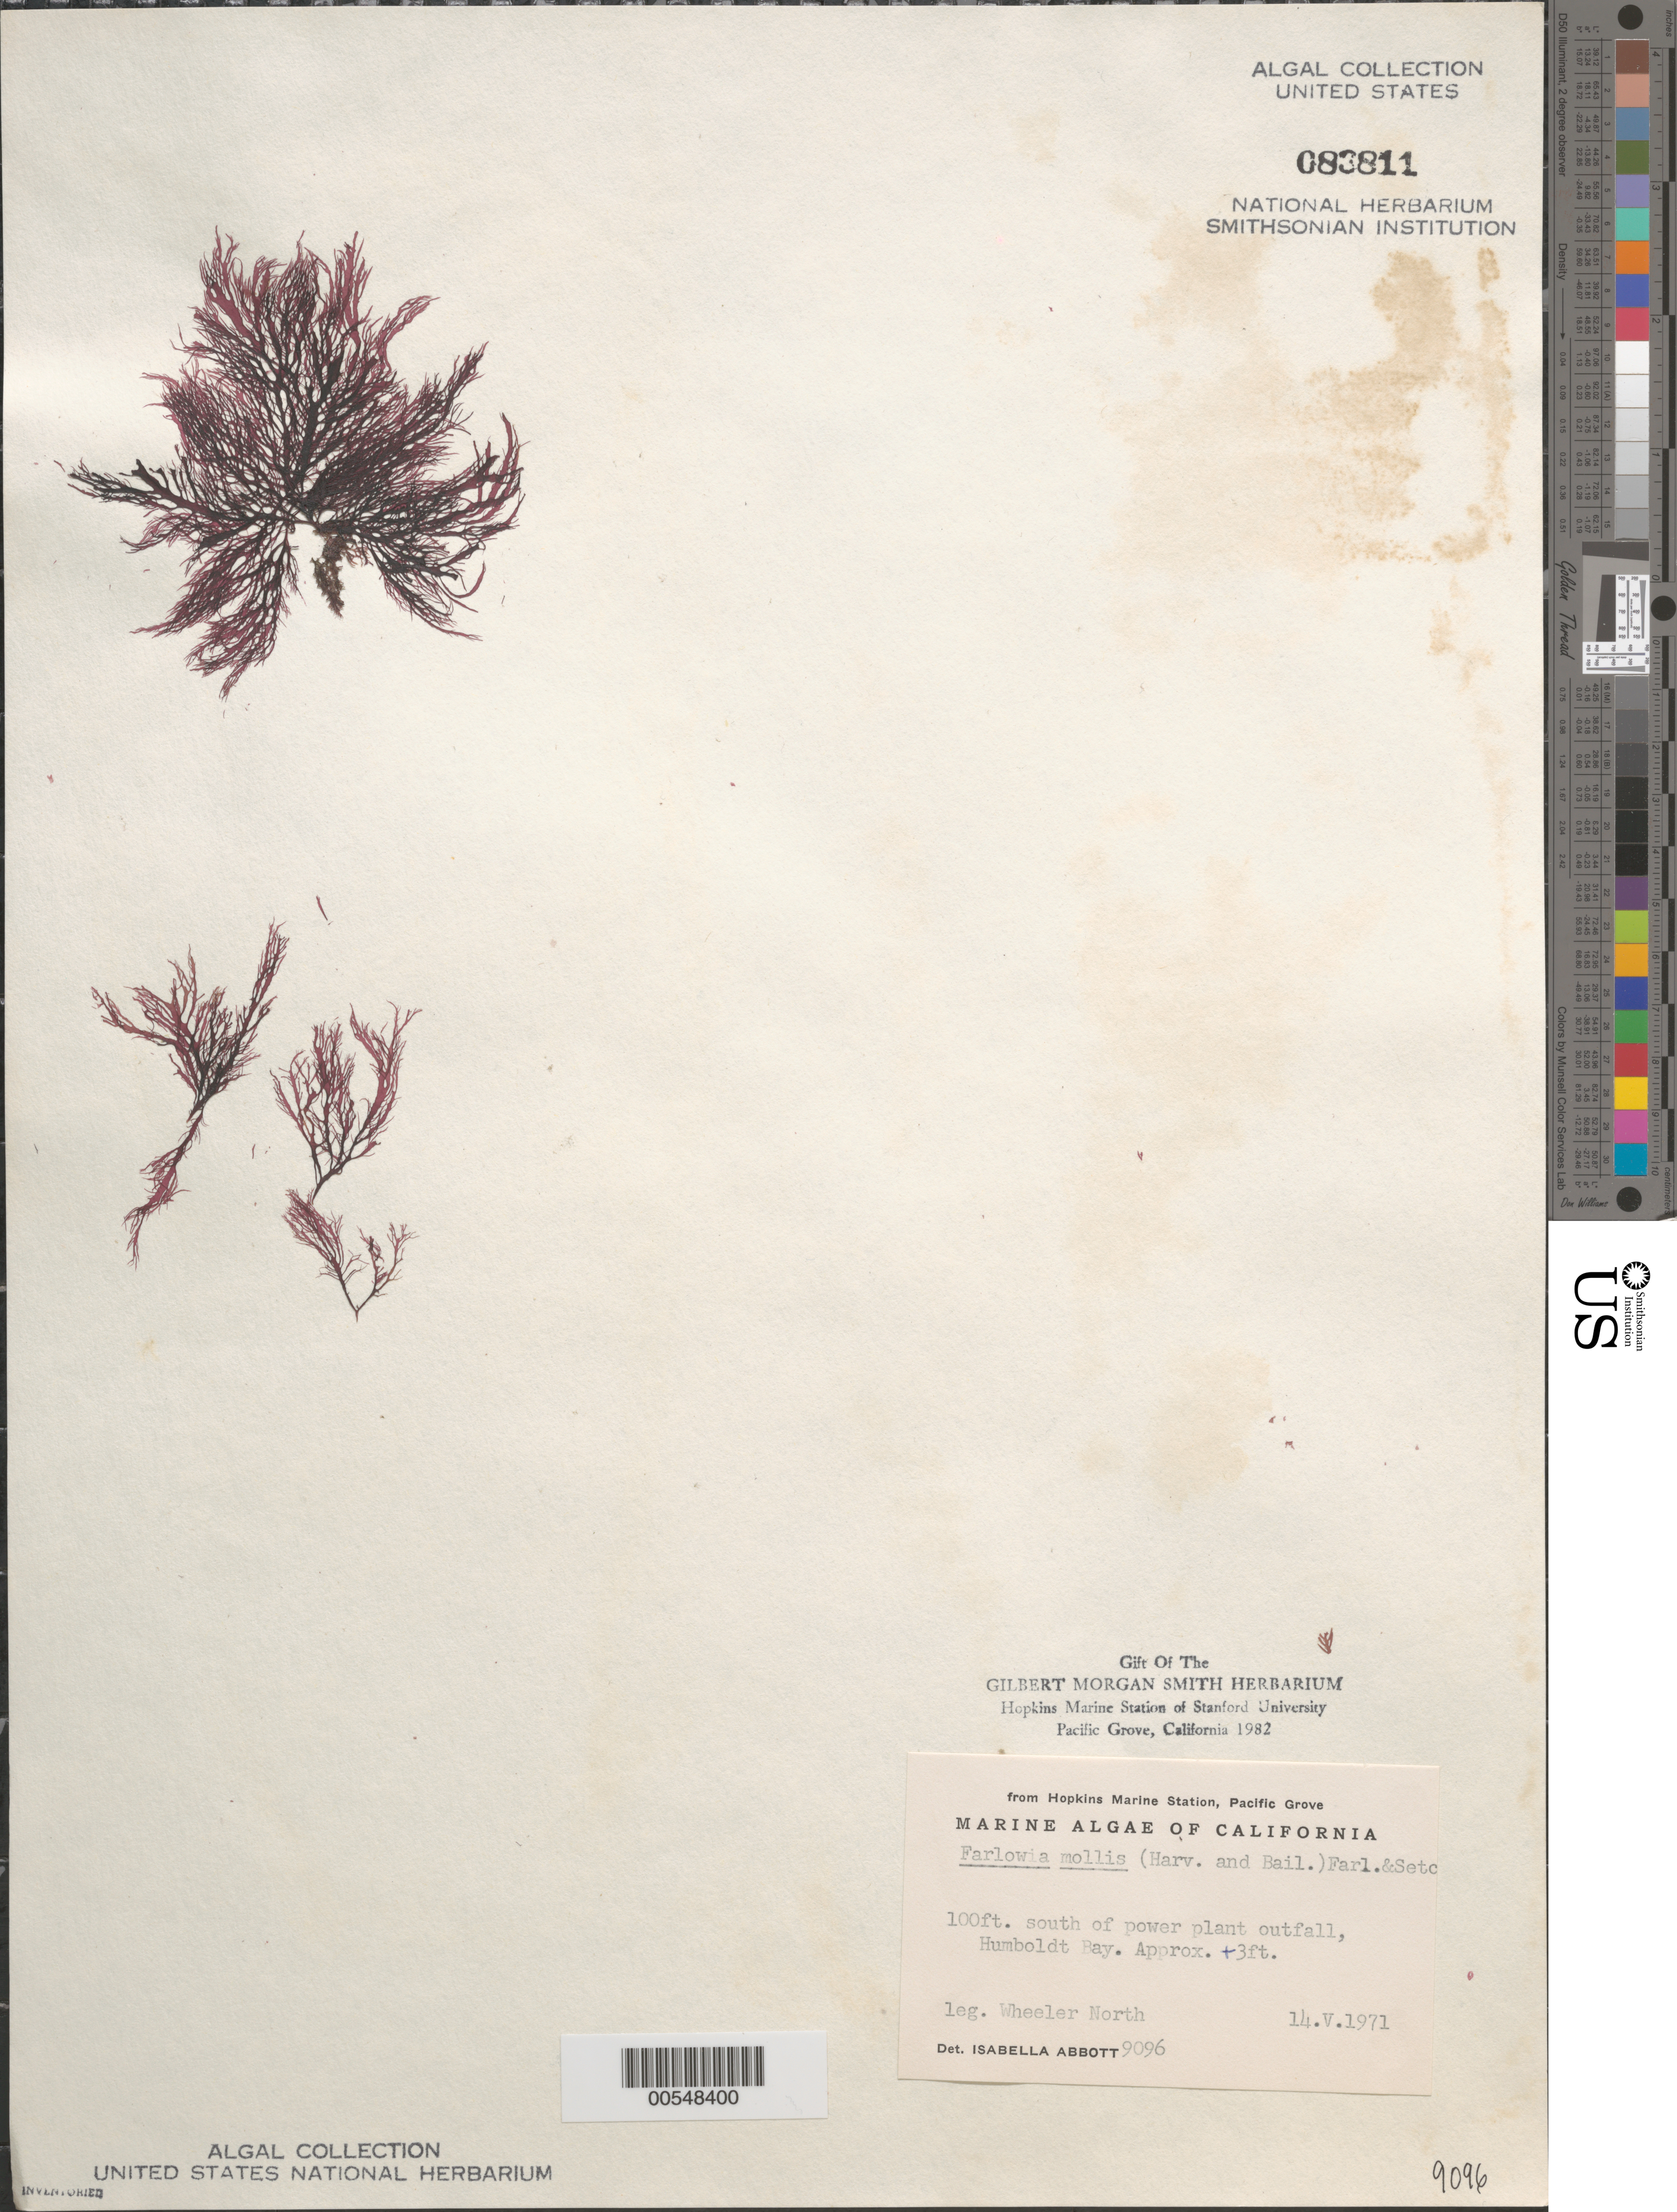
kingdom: Plantae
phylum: Rhodophyta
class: Florideophyceae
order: Gigartinales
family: Dumontiaceae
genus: Farlowia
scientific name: Farlowia mollis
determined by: Abbott, Isabella A.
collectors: W. North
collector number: IAA 9096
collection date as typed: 14 May 1971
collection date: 1971-05-14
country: United States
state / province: California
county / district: Humboldt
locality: Humboldt Bay, south of PG & E outfall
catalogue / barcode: US 83811